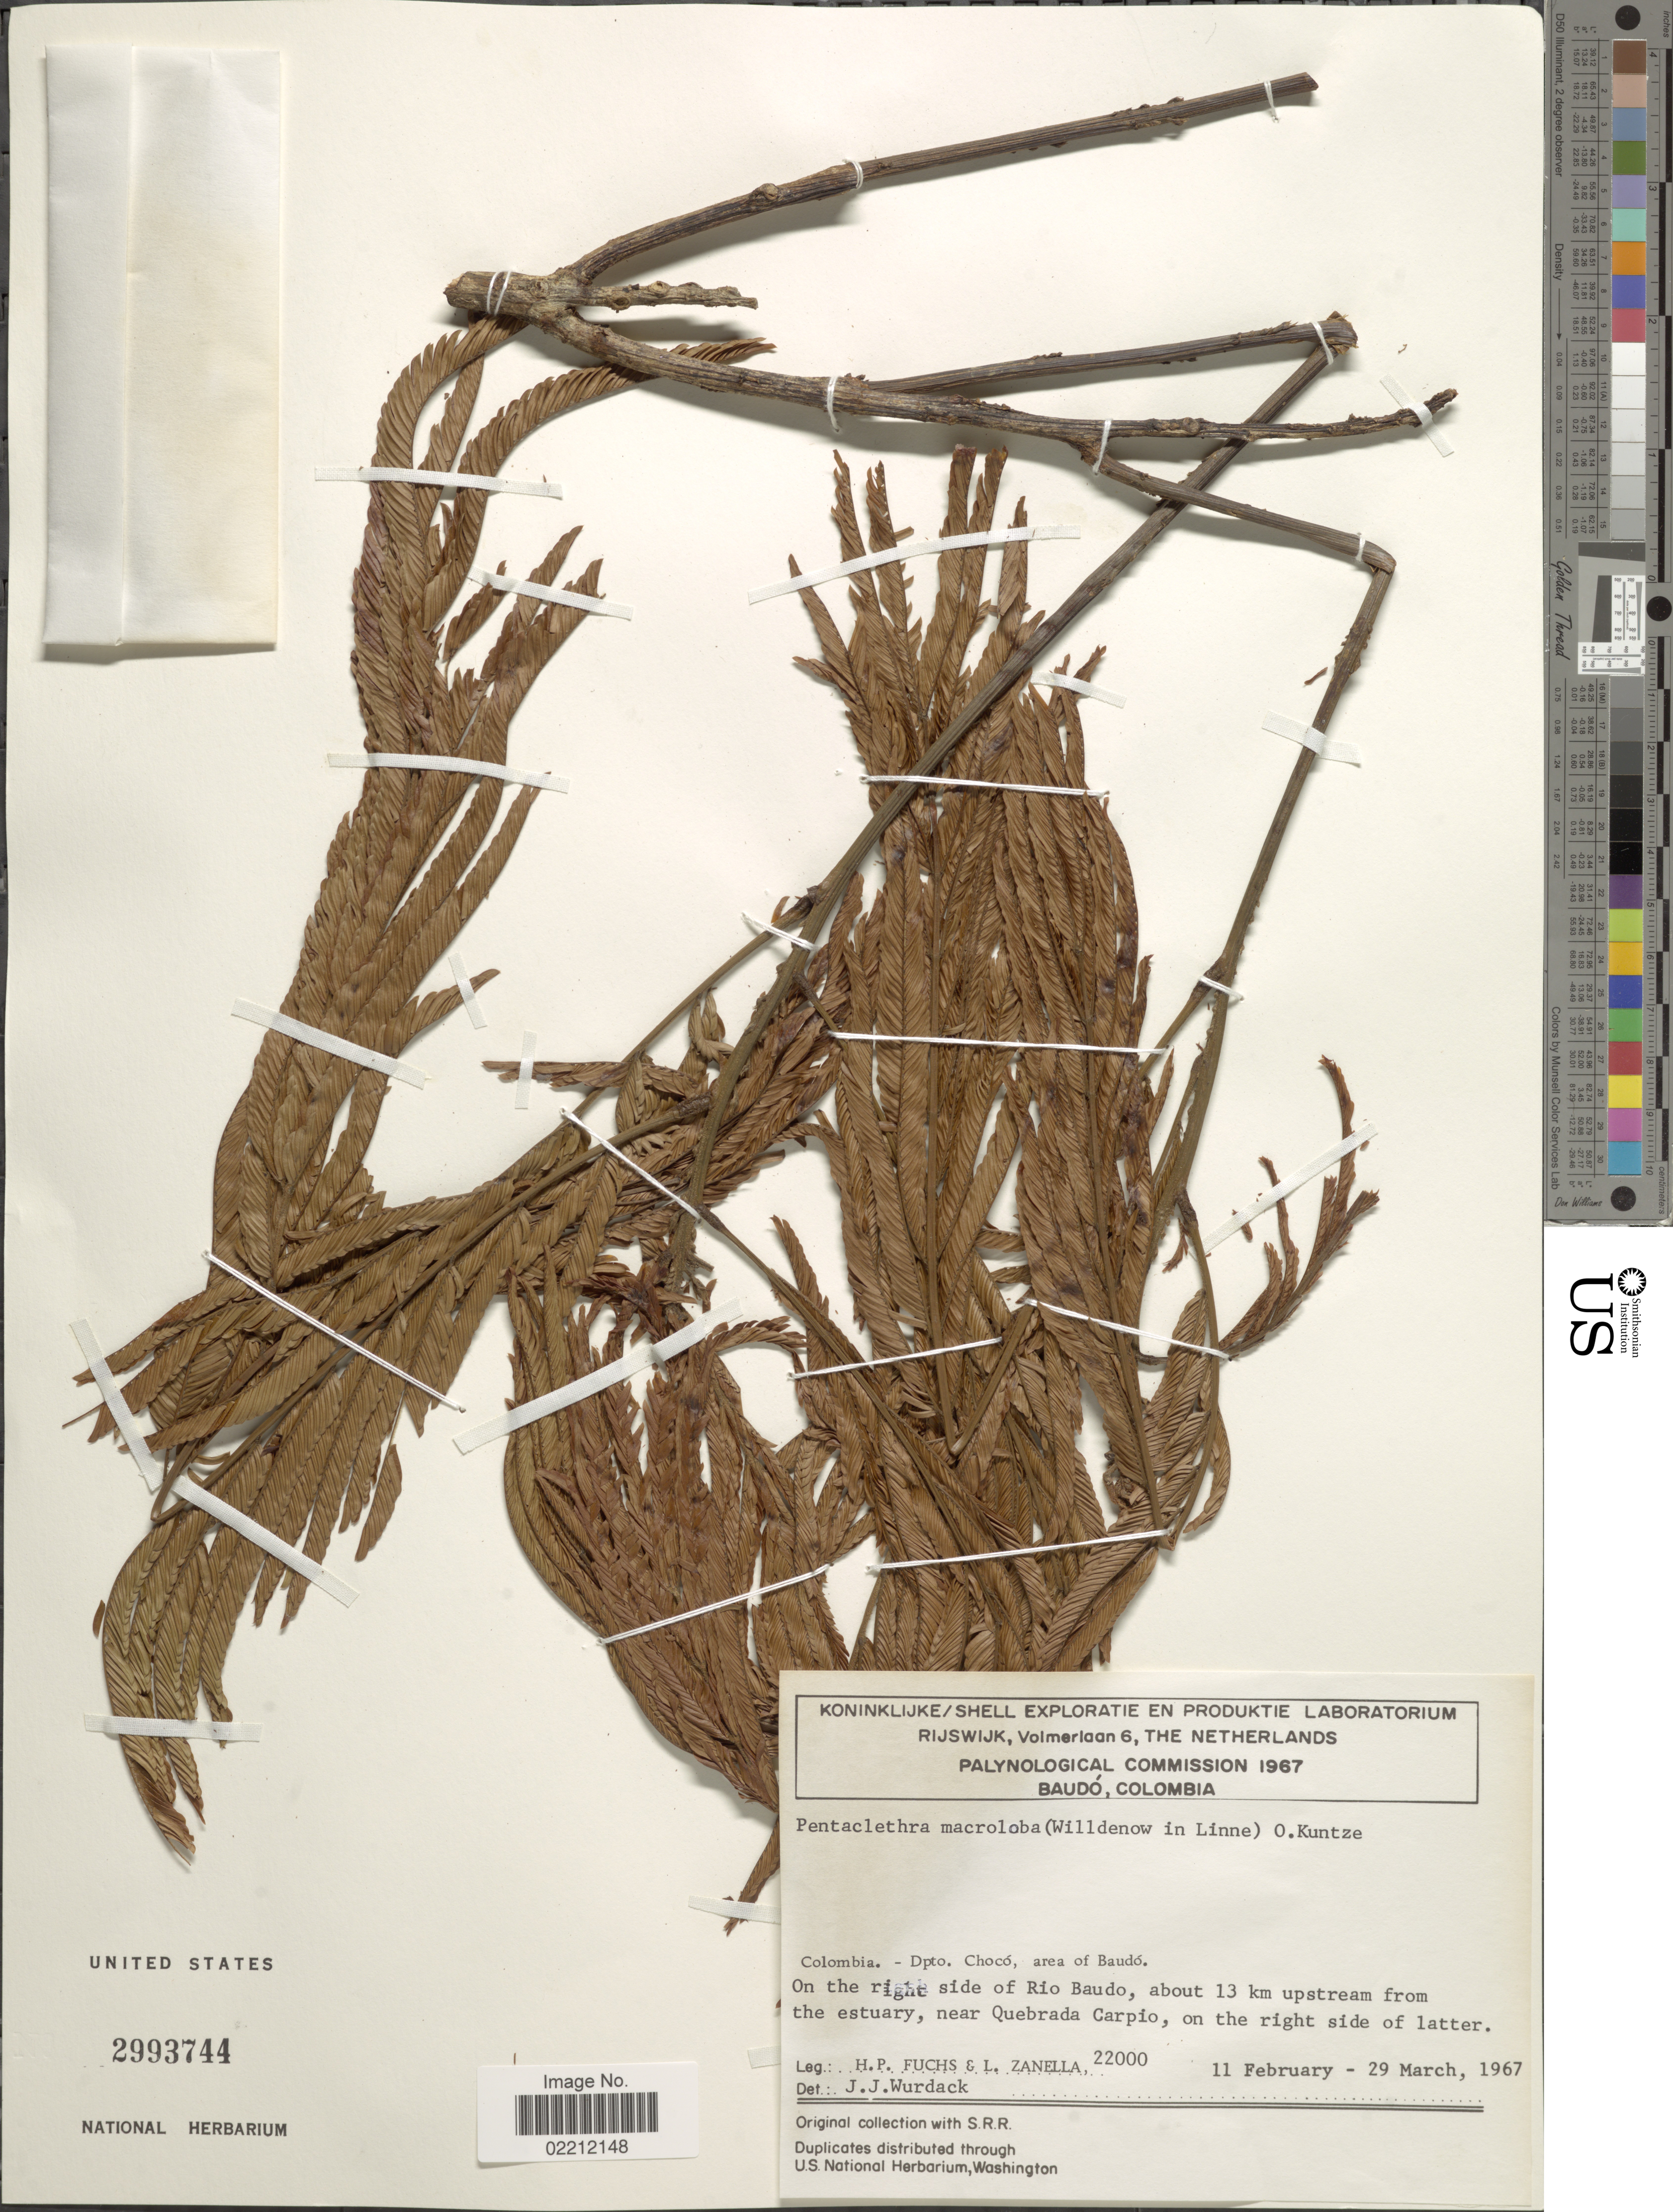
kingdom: Plantae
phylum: Tracheophyta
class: Magnoliopsida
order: Fabales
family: Fabaceae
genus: Pentaclethra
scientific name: Pentaclethra macroloba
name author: (Willd.) Kuntze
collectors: H. P. Fuchs & L. Zanella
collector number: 22000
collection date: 1967-02-11/1967-03-29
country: Colombia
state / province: Chocó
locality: Colombia - Dpto. Choco, area of Baudo. On the right side of Rio baudo, about 13 km upstream from the estuary, near Quebrada Carpio, on the right side of latter.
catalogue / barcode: US 2993744